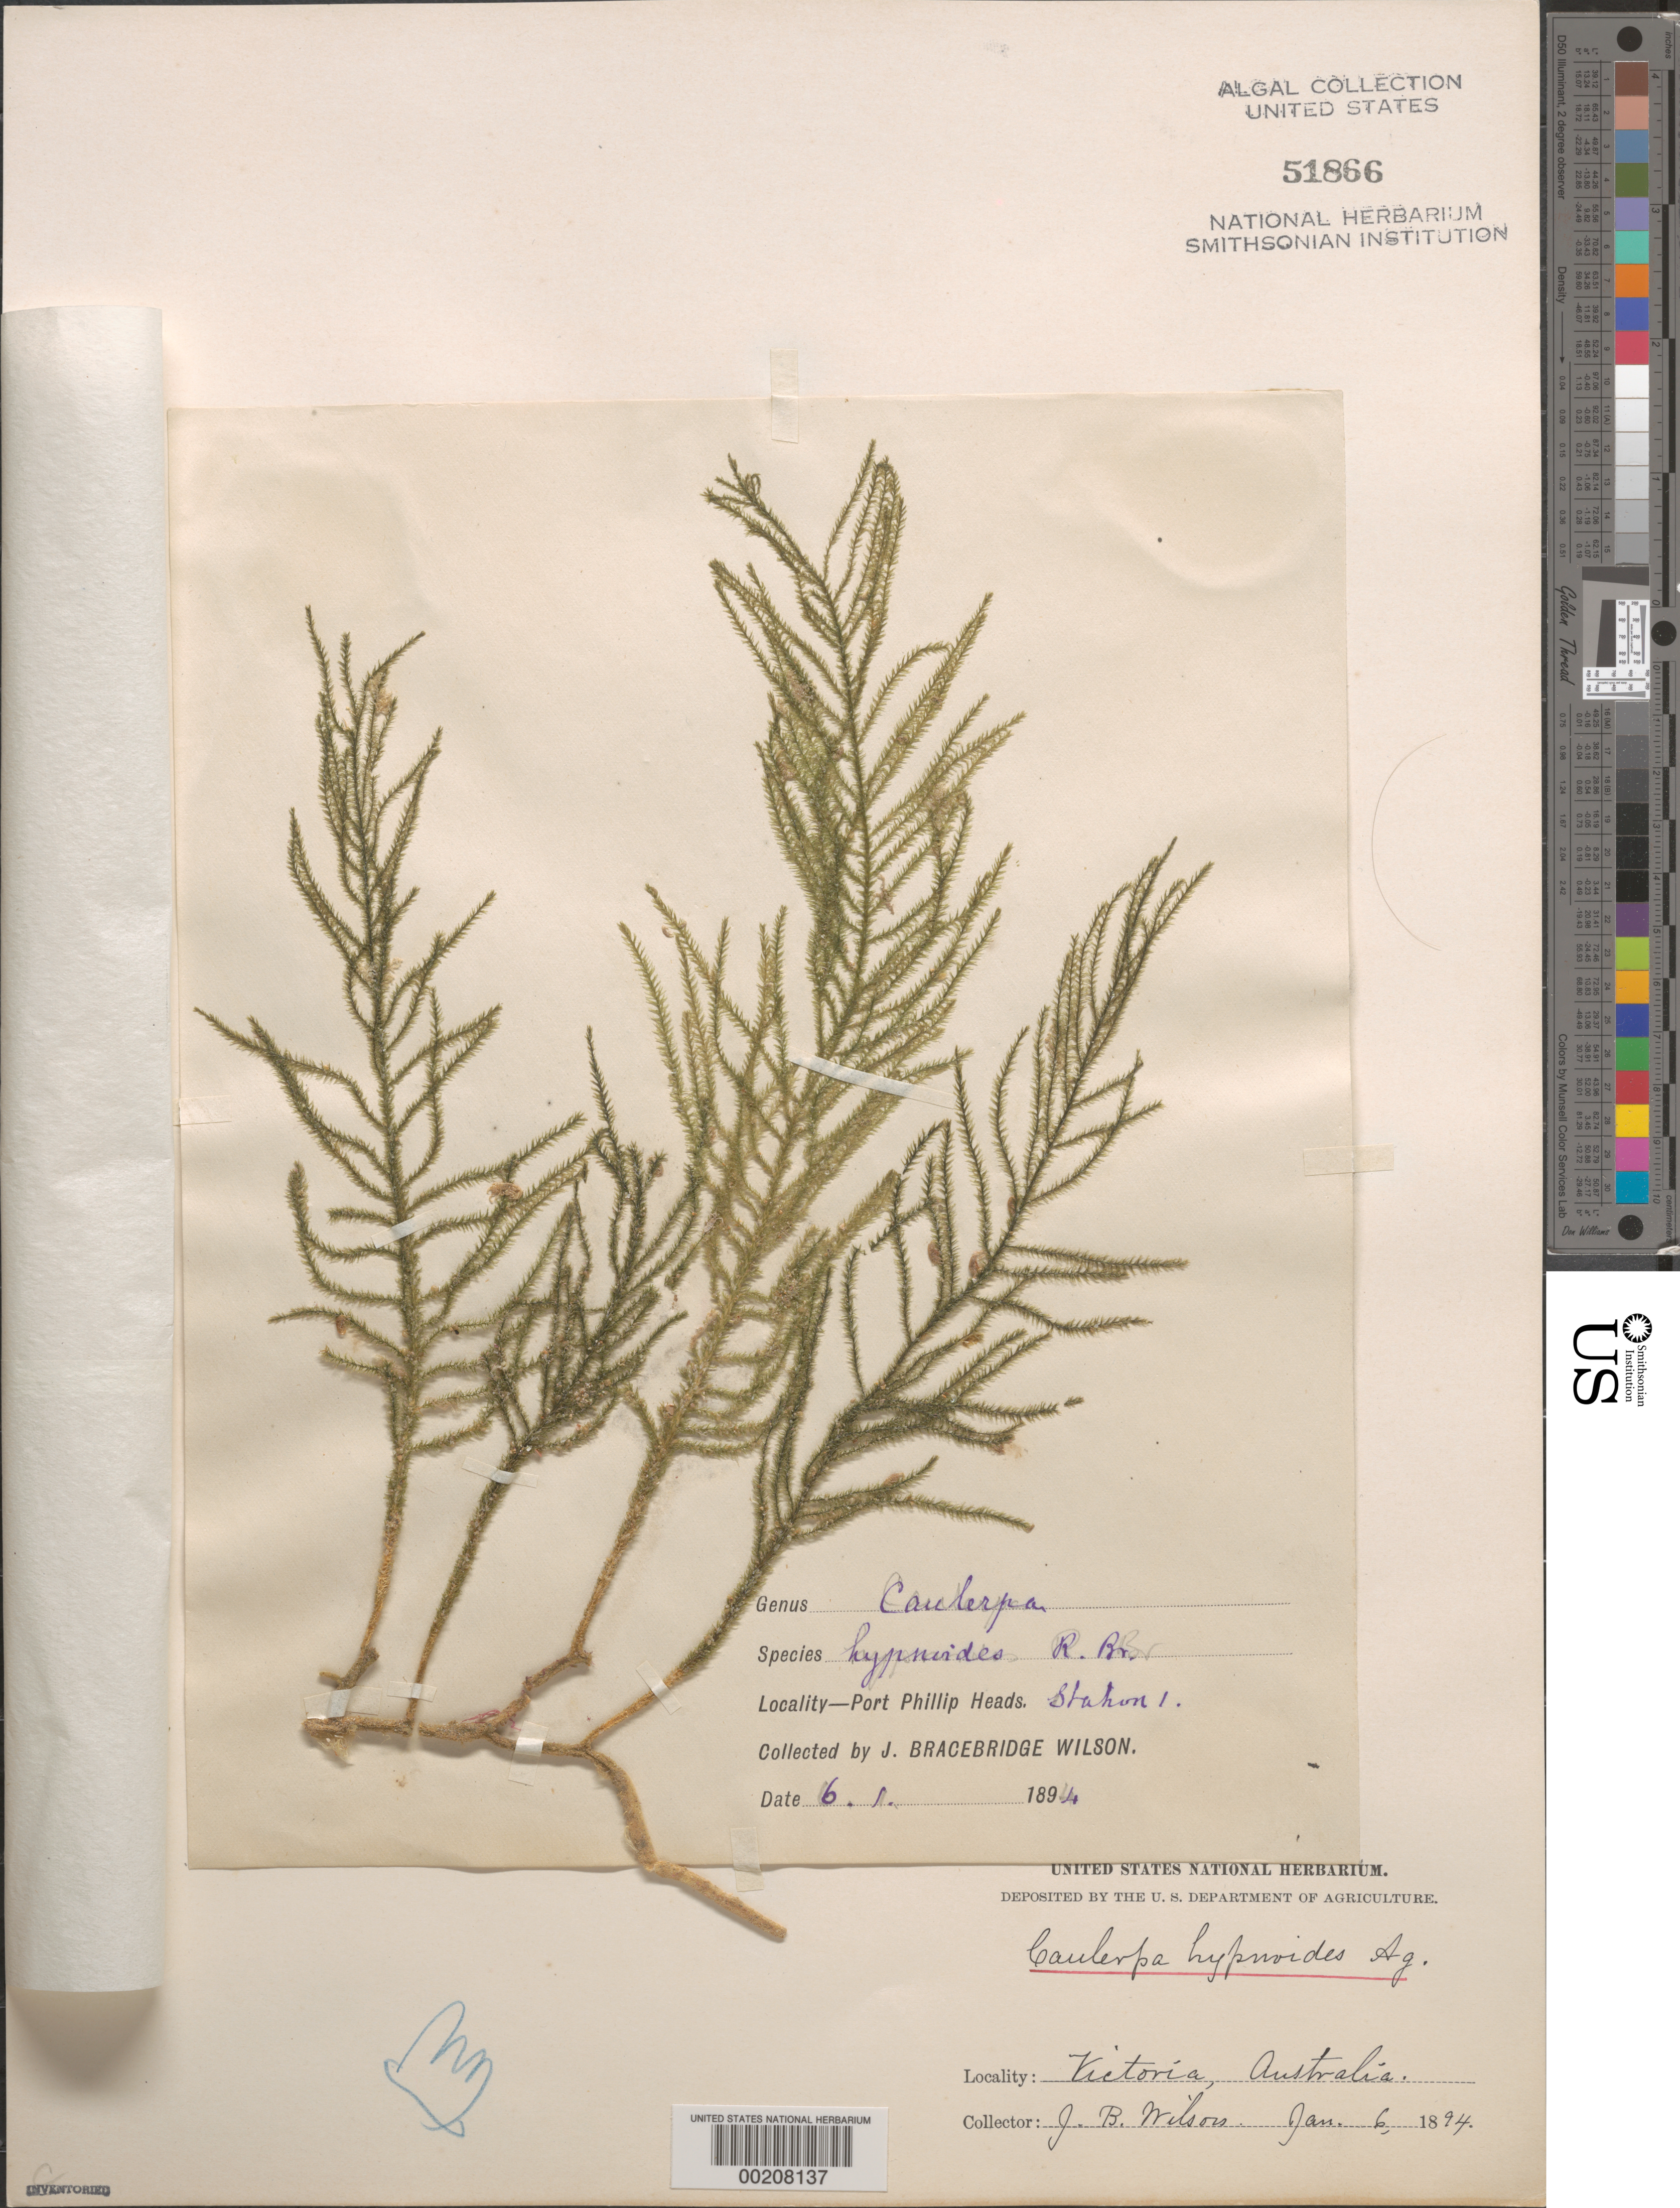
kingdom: Plantae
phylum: Chlorophyta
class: Ulvophyceae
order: Bryopsidales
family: Caulerpaceae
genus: Caulerpa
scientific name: Caulerpa flexilis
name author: J.V.Lamouroux ex C. Agardh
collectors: J. B. Wilson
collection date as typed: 06 Jan 1894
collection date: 1894-01-06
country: Australia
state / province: Victoria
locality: Port Phillip Heads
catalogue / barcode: US 51866